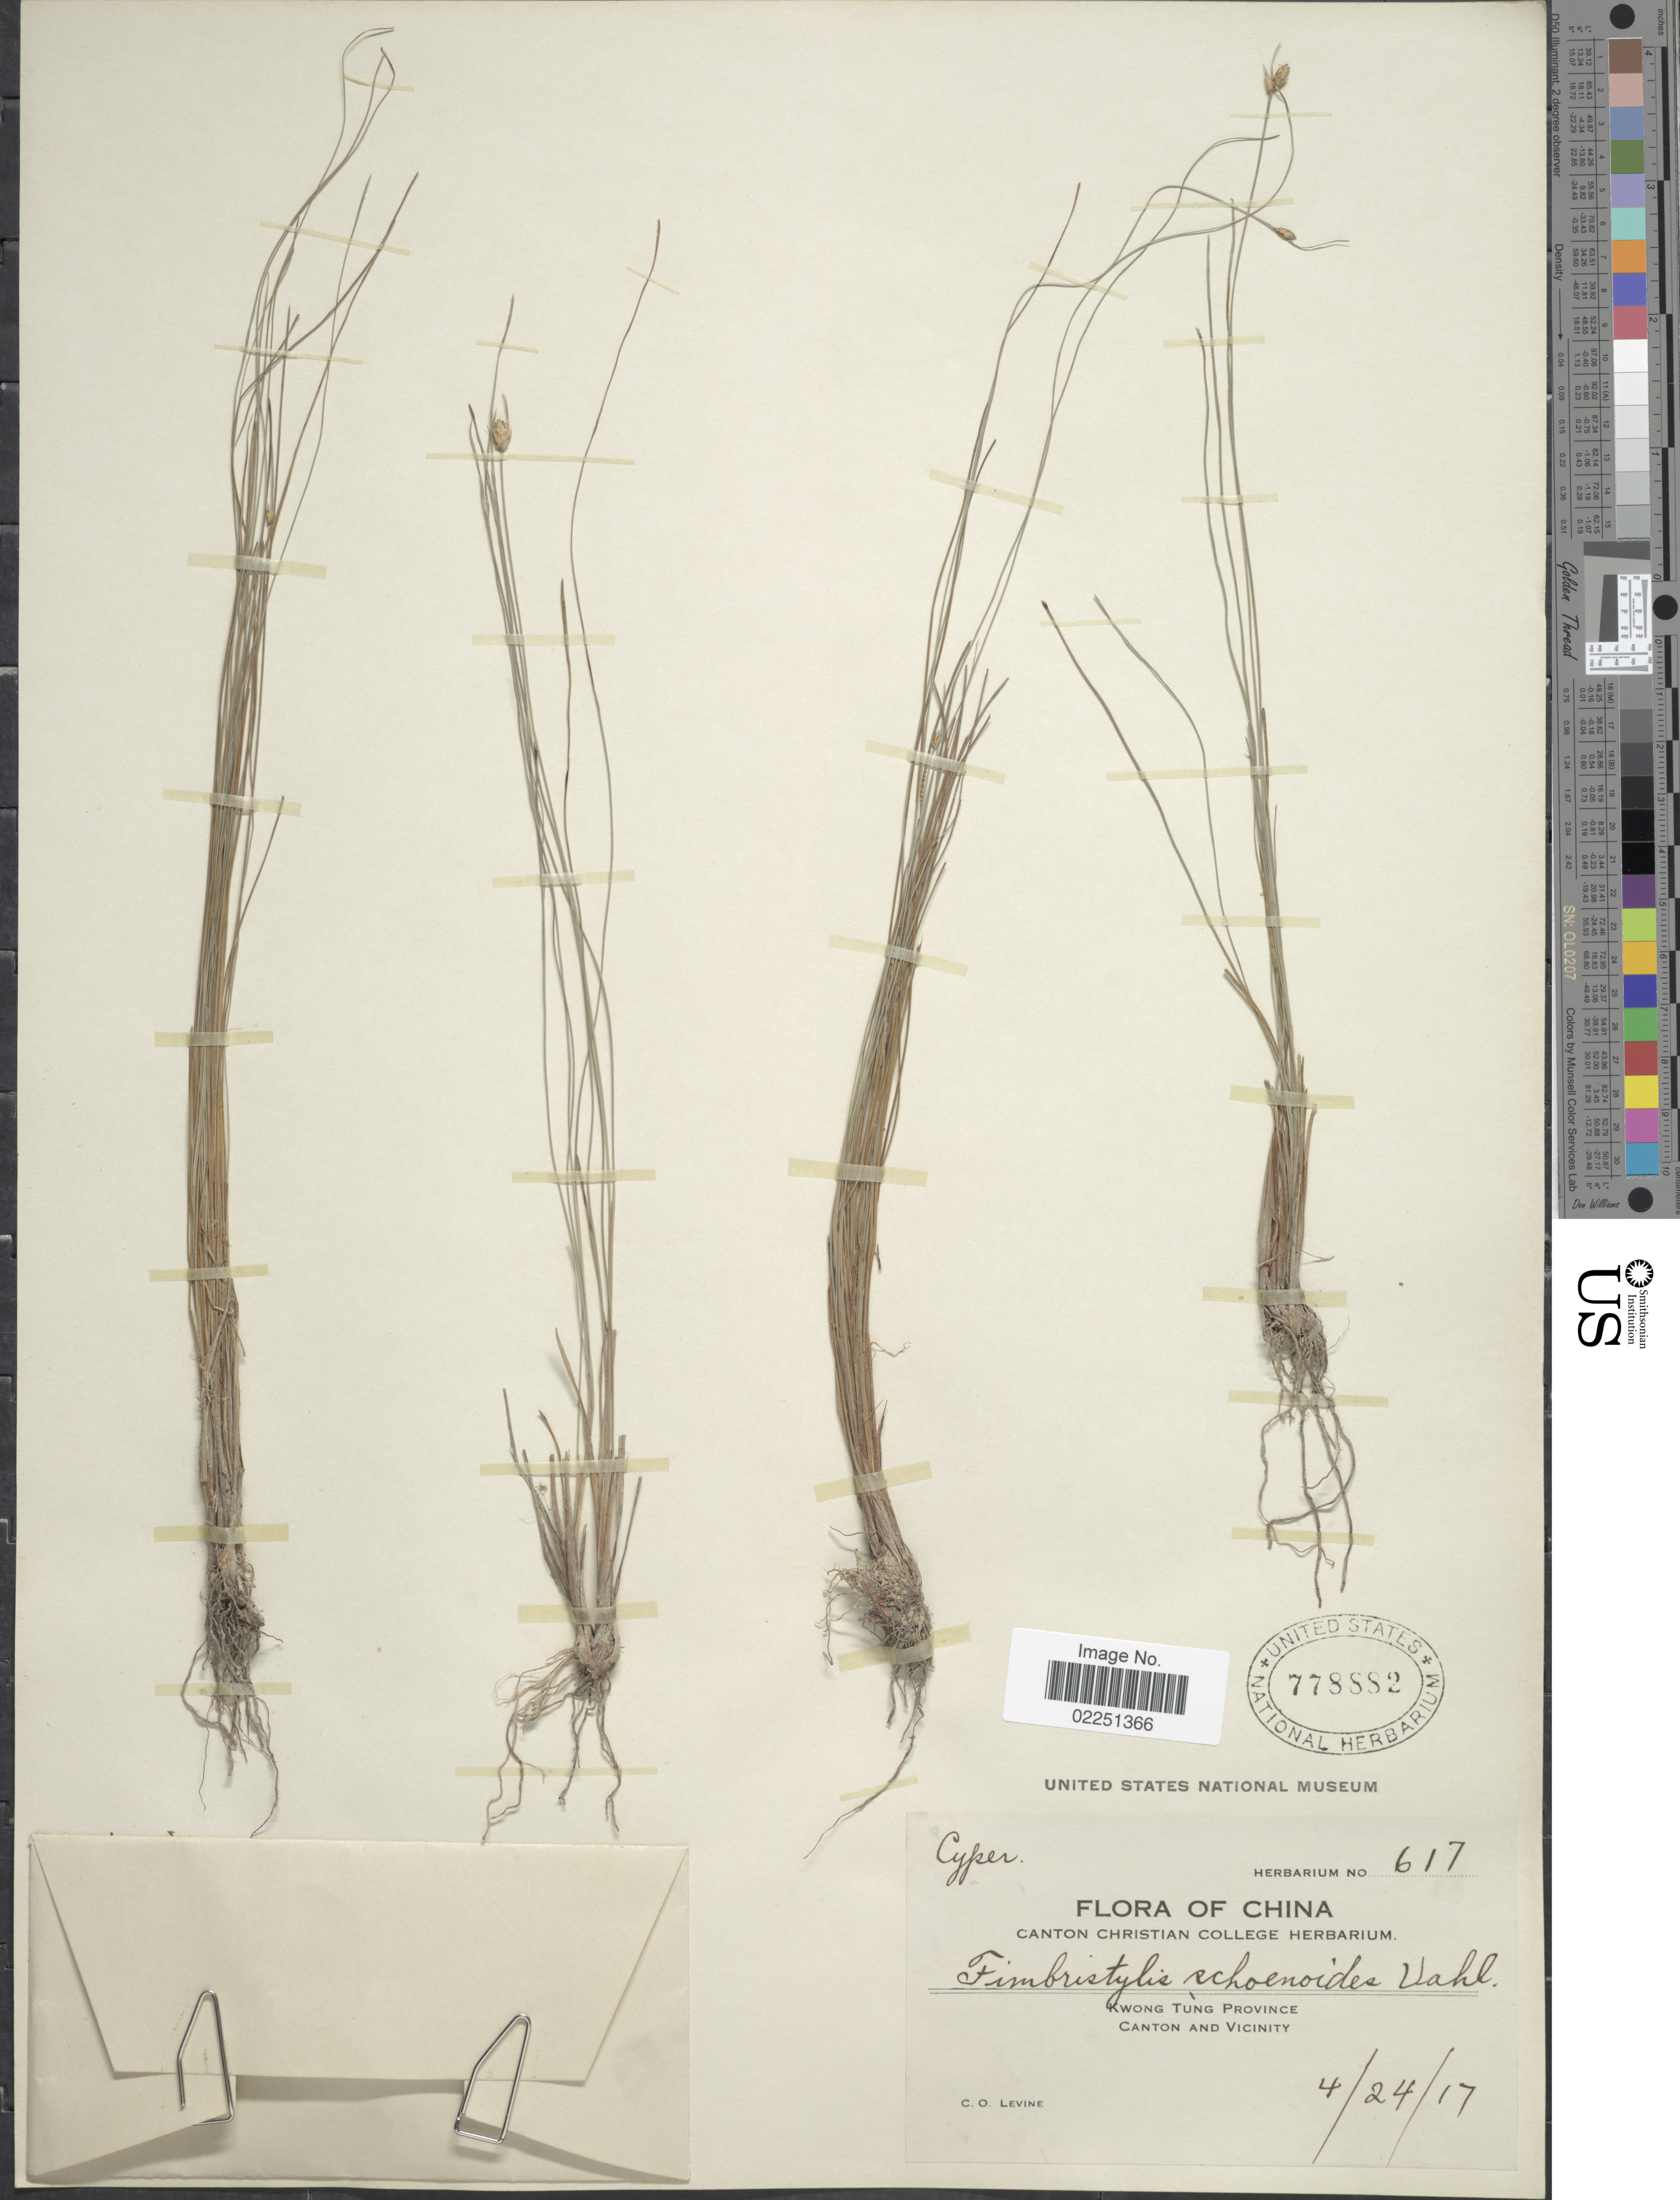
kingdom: Plantae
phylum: Tracheophyta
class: Liliopsida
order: Poales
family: Cyperaceae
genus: Fimbristylis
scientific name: Fimbristylis schoenoides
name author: (Retz.) Vahl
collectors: C. O. Levine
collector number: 617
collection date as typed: Transcribed d/m/y: 24/4/17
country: China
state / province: Guangdong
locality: Kwong Tung Province, Canton and Vicinity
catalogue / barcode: US 778882